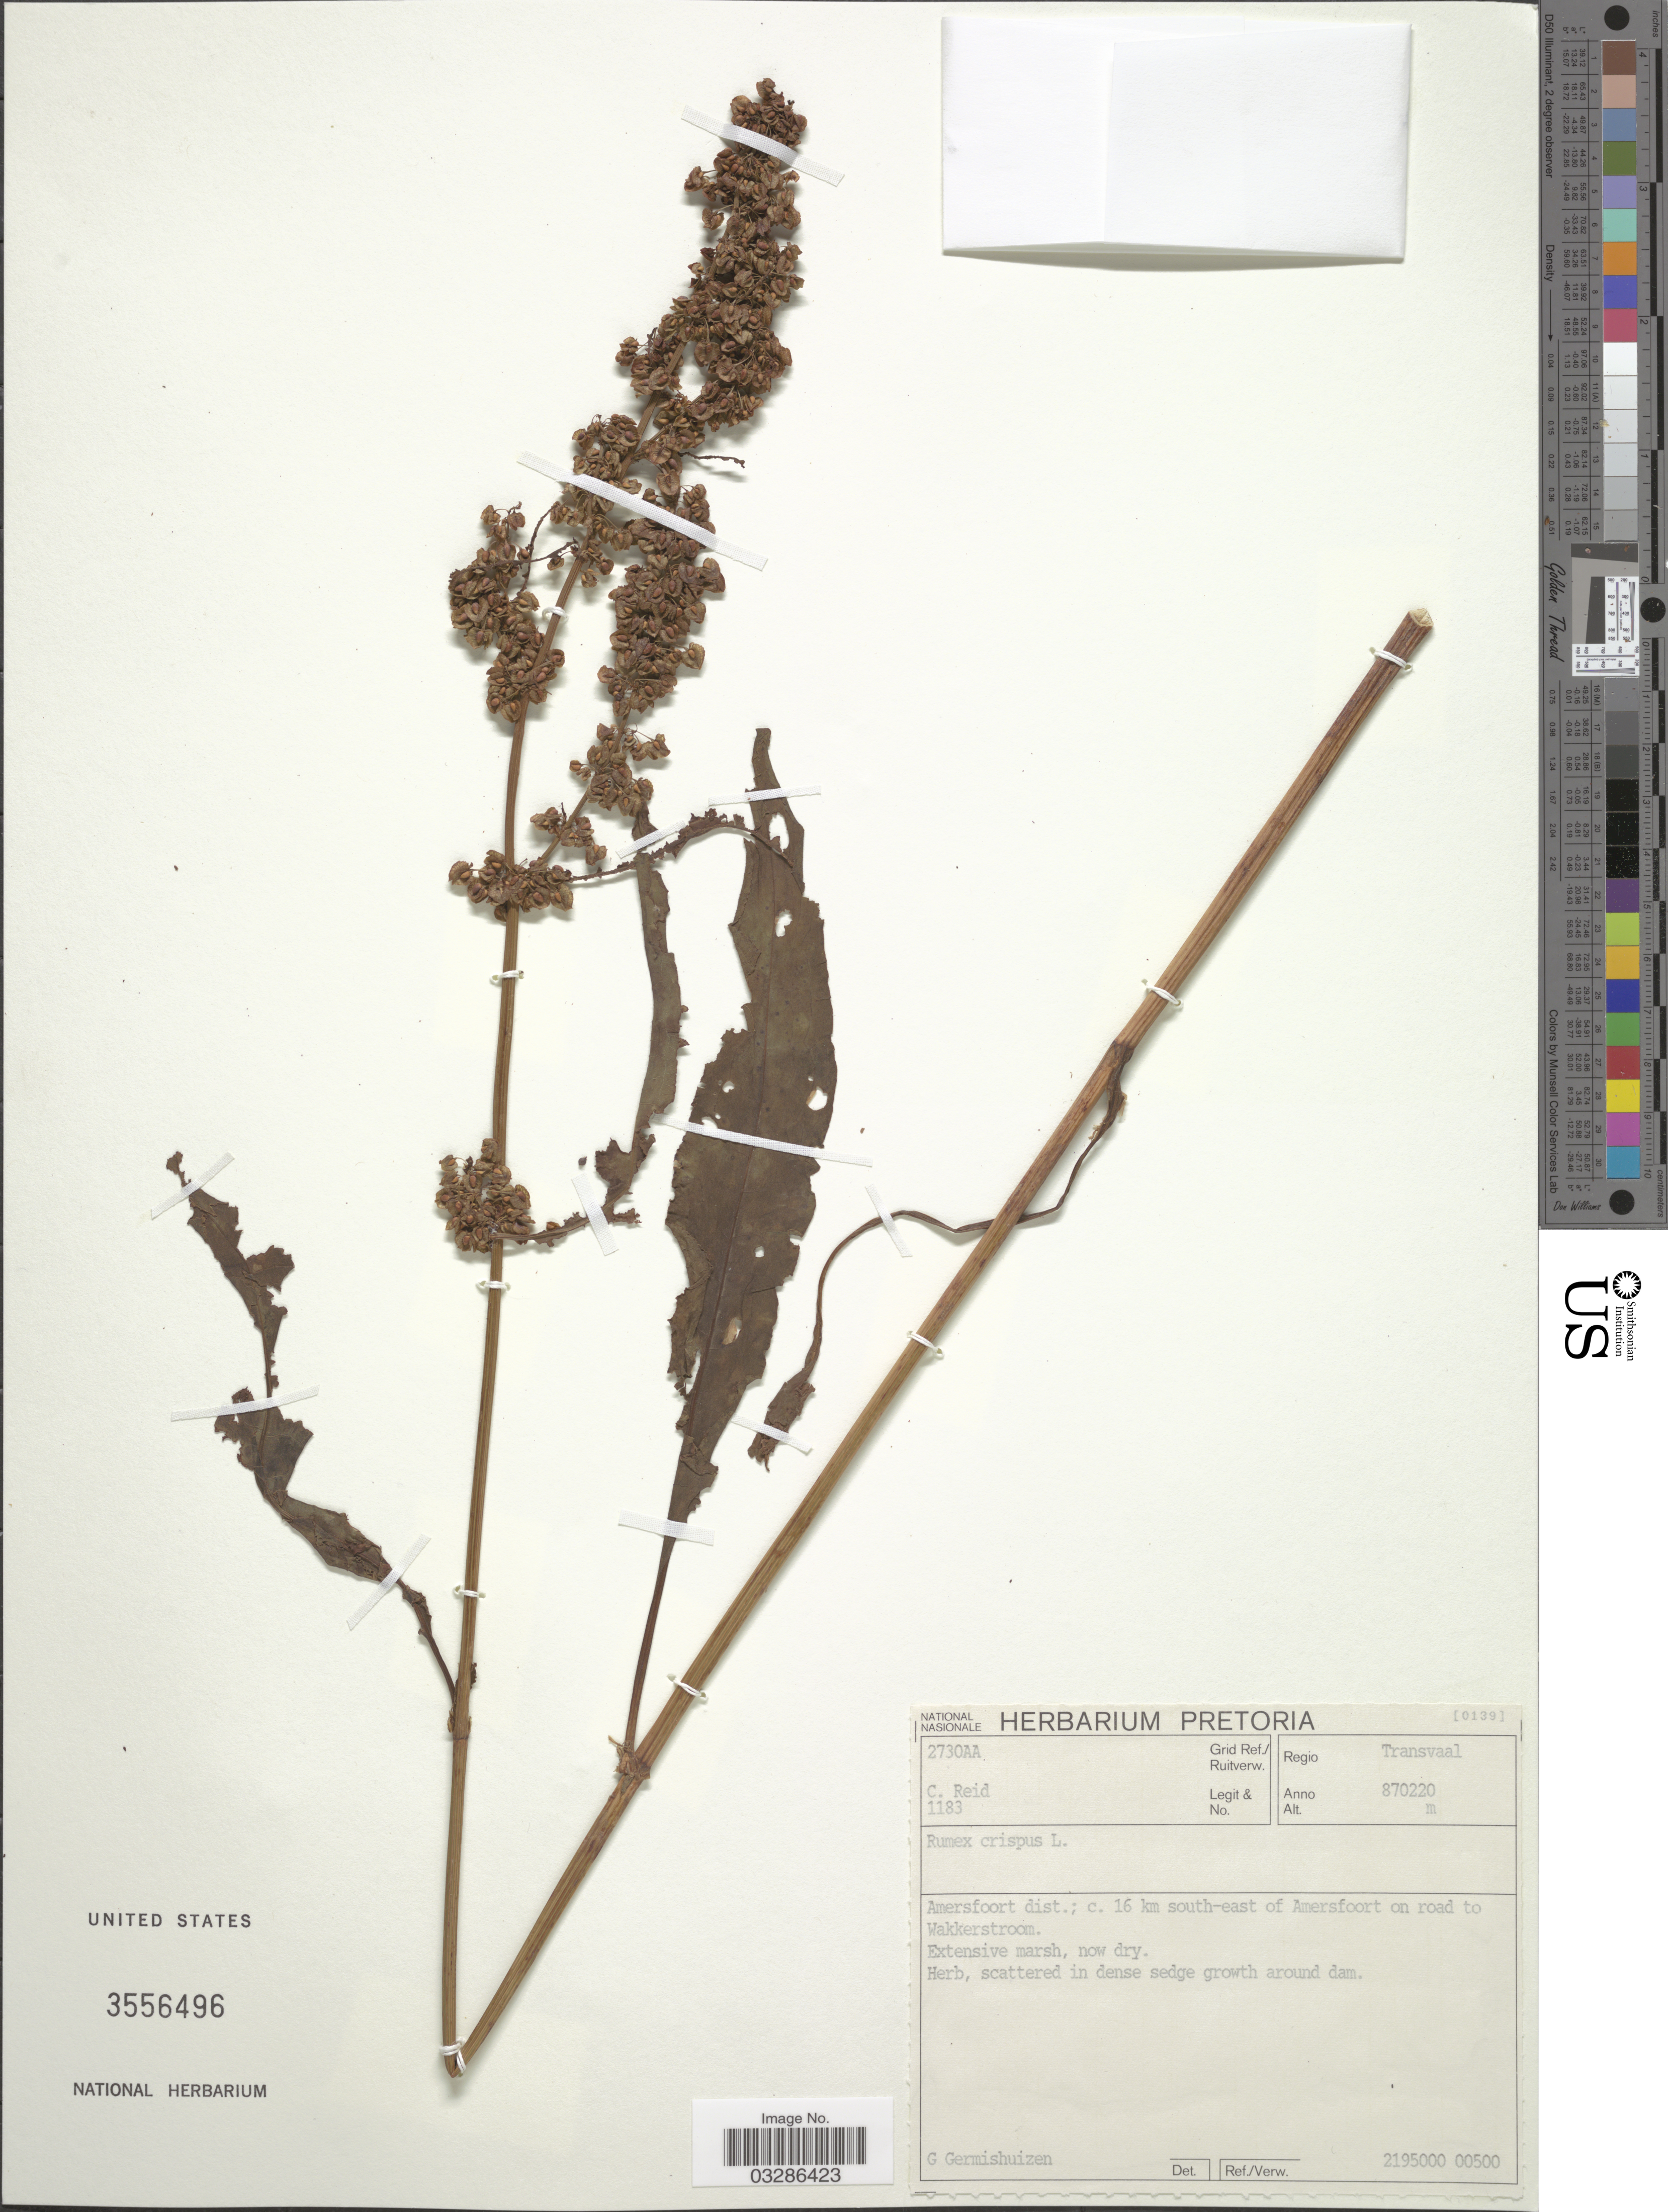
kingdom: Plantae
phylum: Tracheophyta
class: Magnoliopsida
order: Caryophyllales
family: Polygonaceae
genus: Rumex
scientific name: Rumex crispus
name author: L.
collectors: C. Reid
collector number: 1183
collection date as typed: Transcribed d/m/y: 20/2/87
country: South Africa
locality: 2730AA Grid Red./ Ruitverw. Regio Transvaal. Amersfoort dist.; c. 16 km south-east of Amersfoort on road to Wakkerstroom.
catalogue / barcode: US 3556496